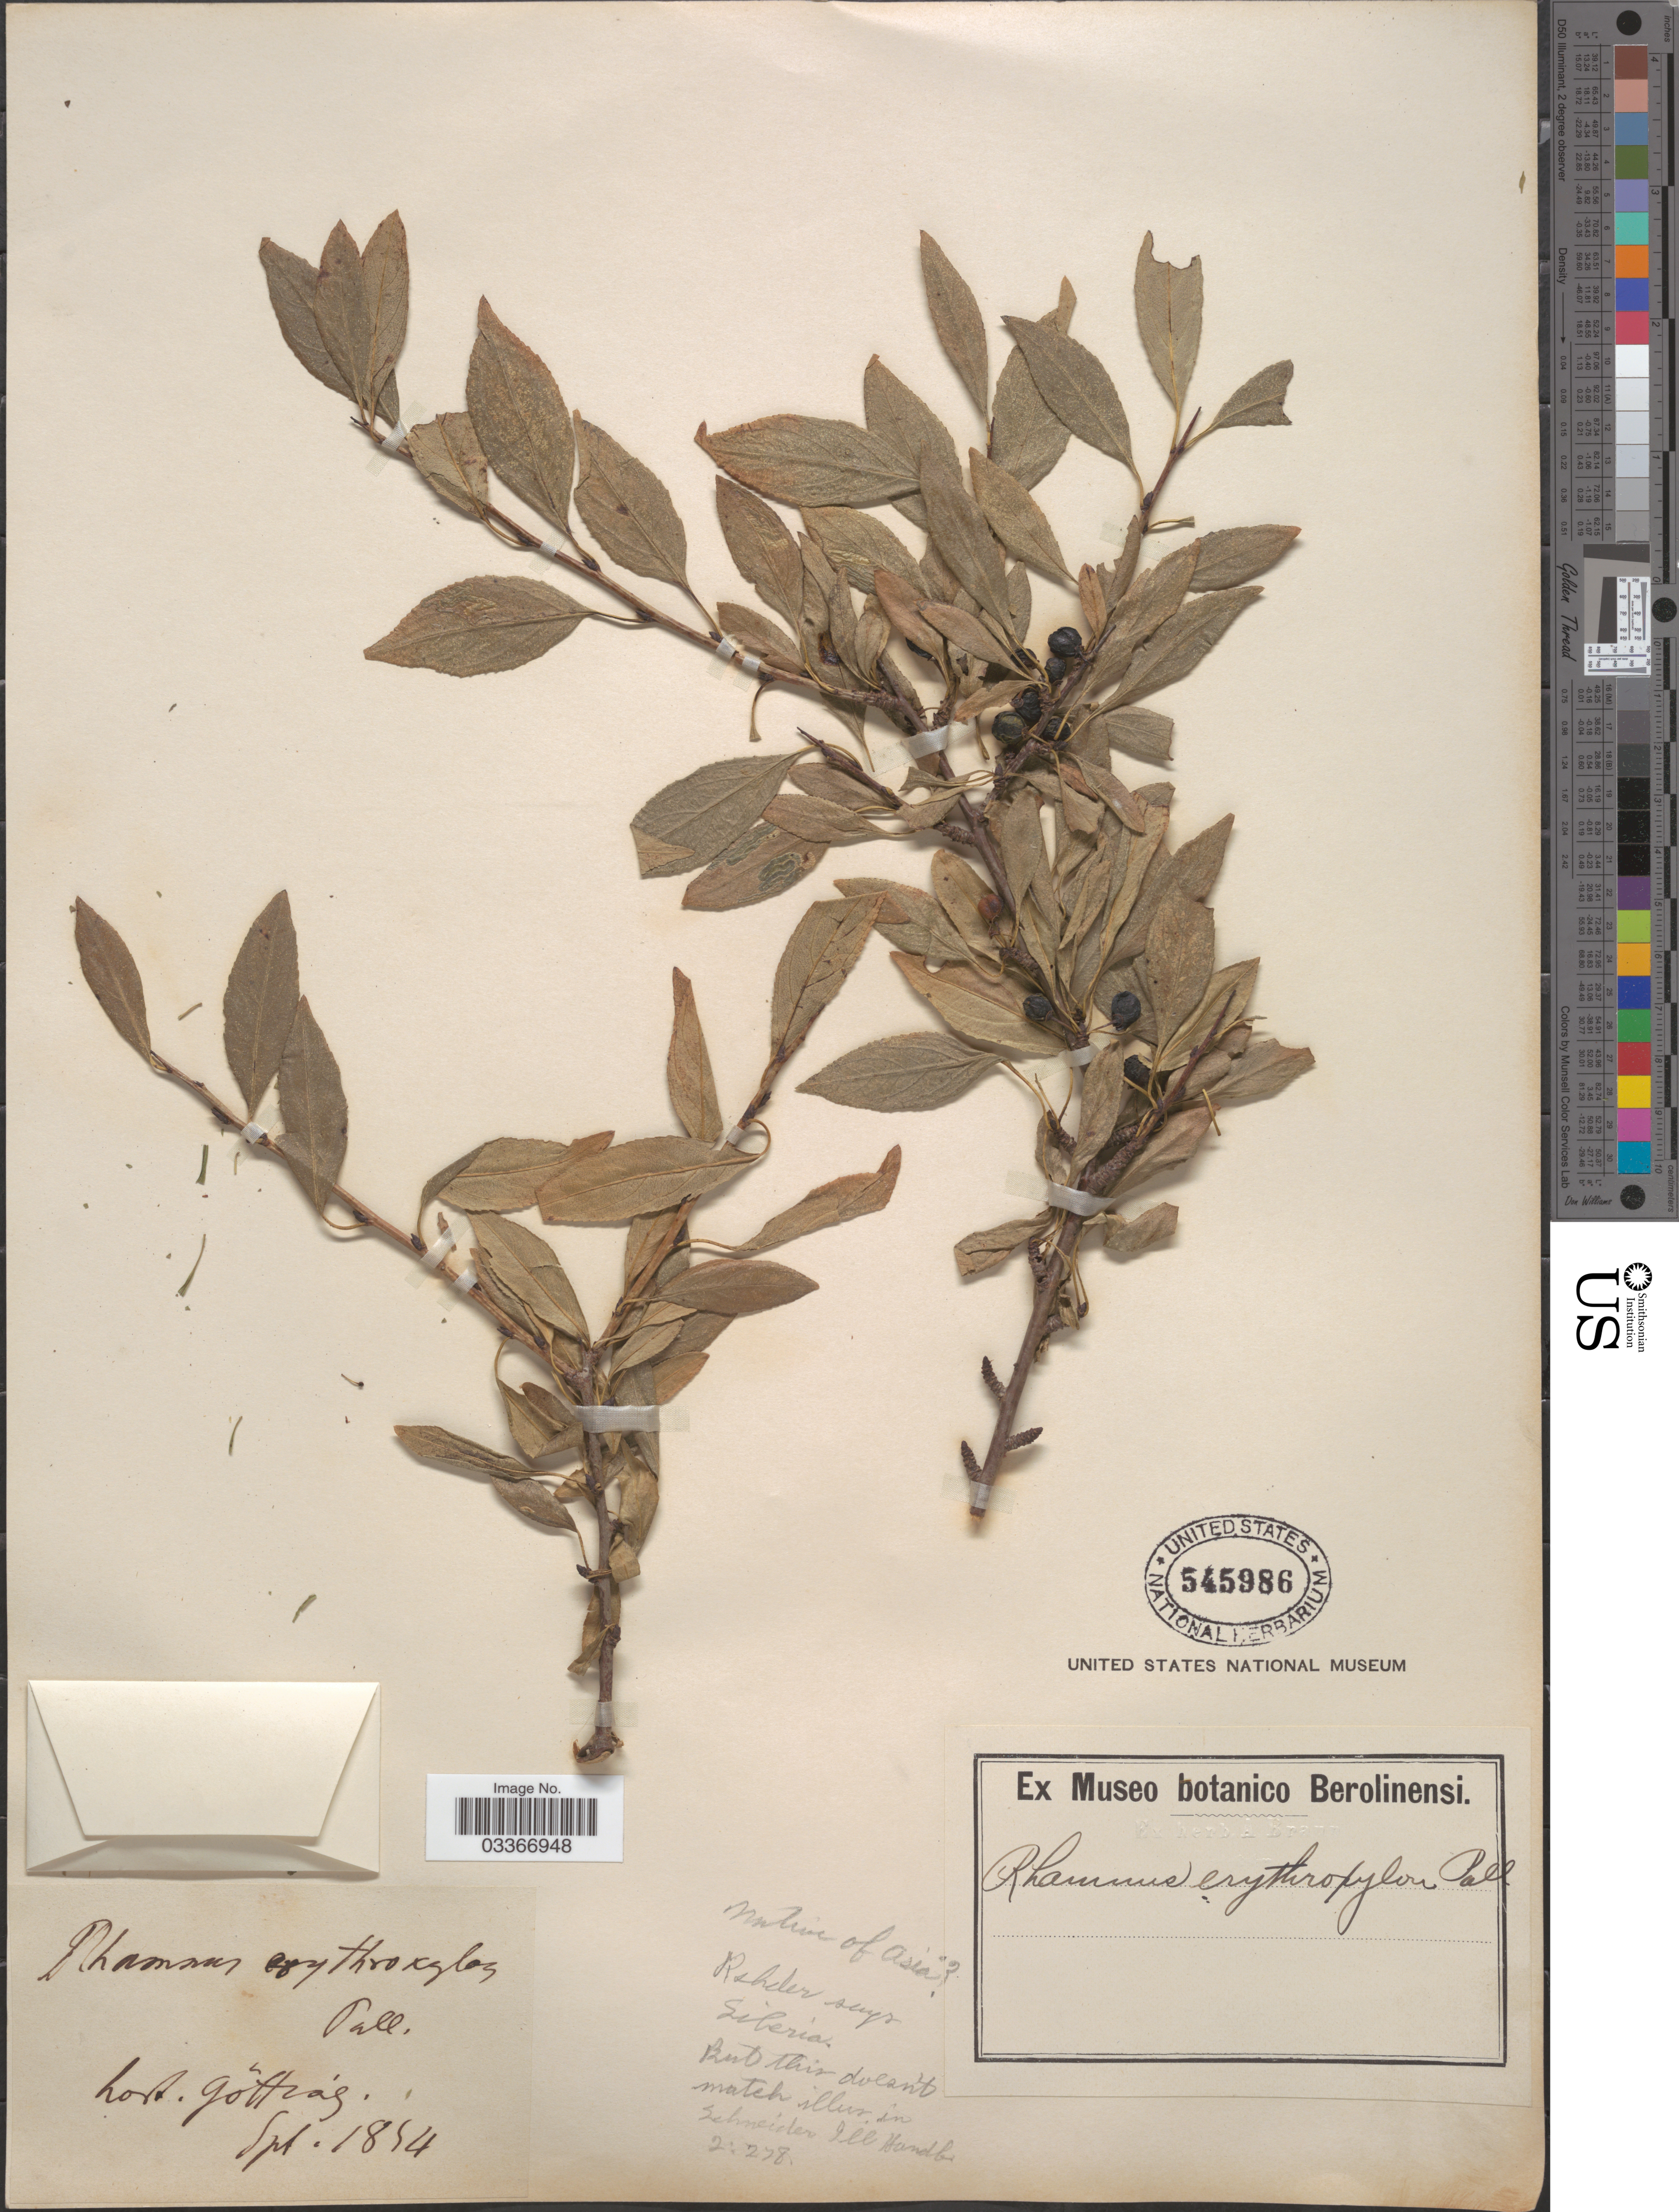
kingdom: Plantae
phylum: Tracheophyta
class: Magnoliopsida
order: Rosales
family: Rhamnaceae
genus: Rhamnus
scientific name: Rhamnus erythroxylon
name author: Pall.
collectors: ex herb. A. Braun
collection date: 1854-09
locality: Hort. gottras. [interpreted]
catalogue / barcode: US 545986